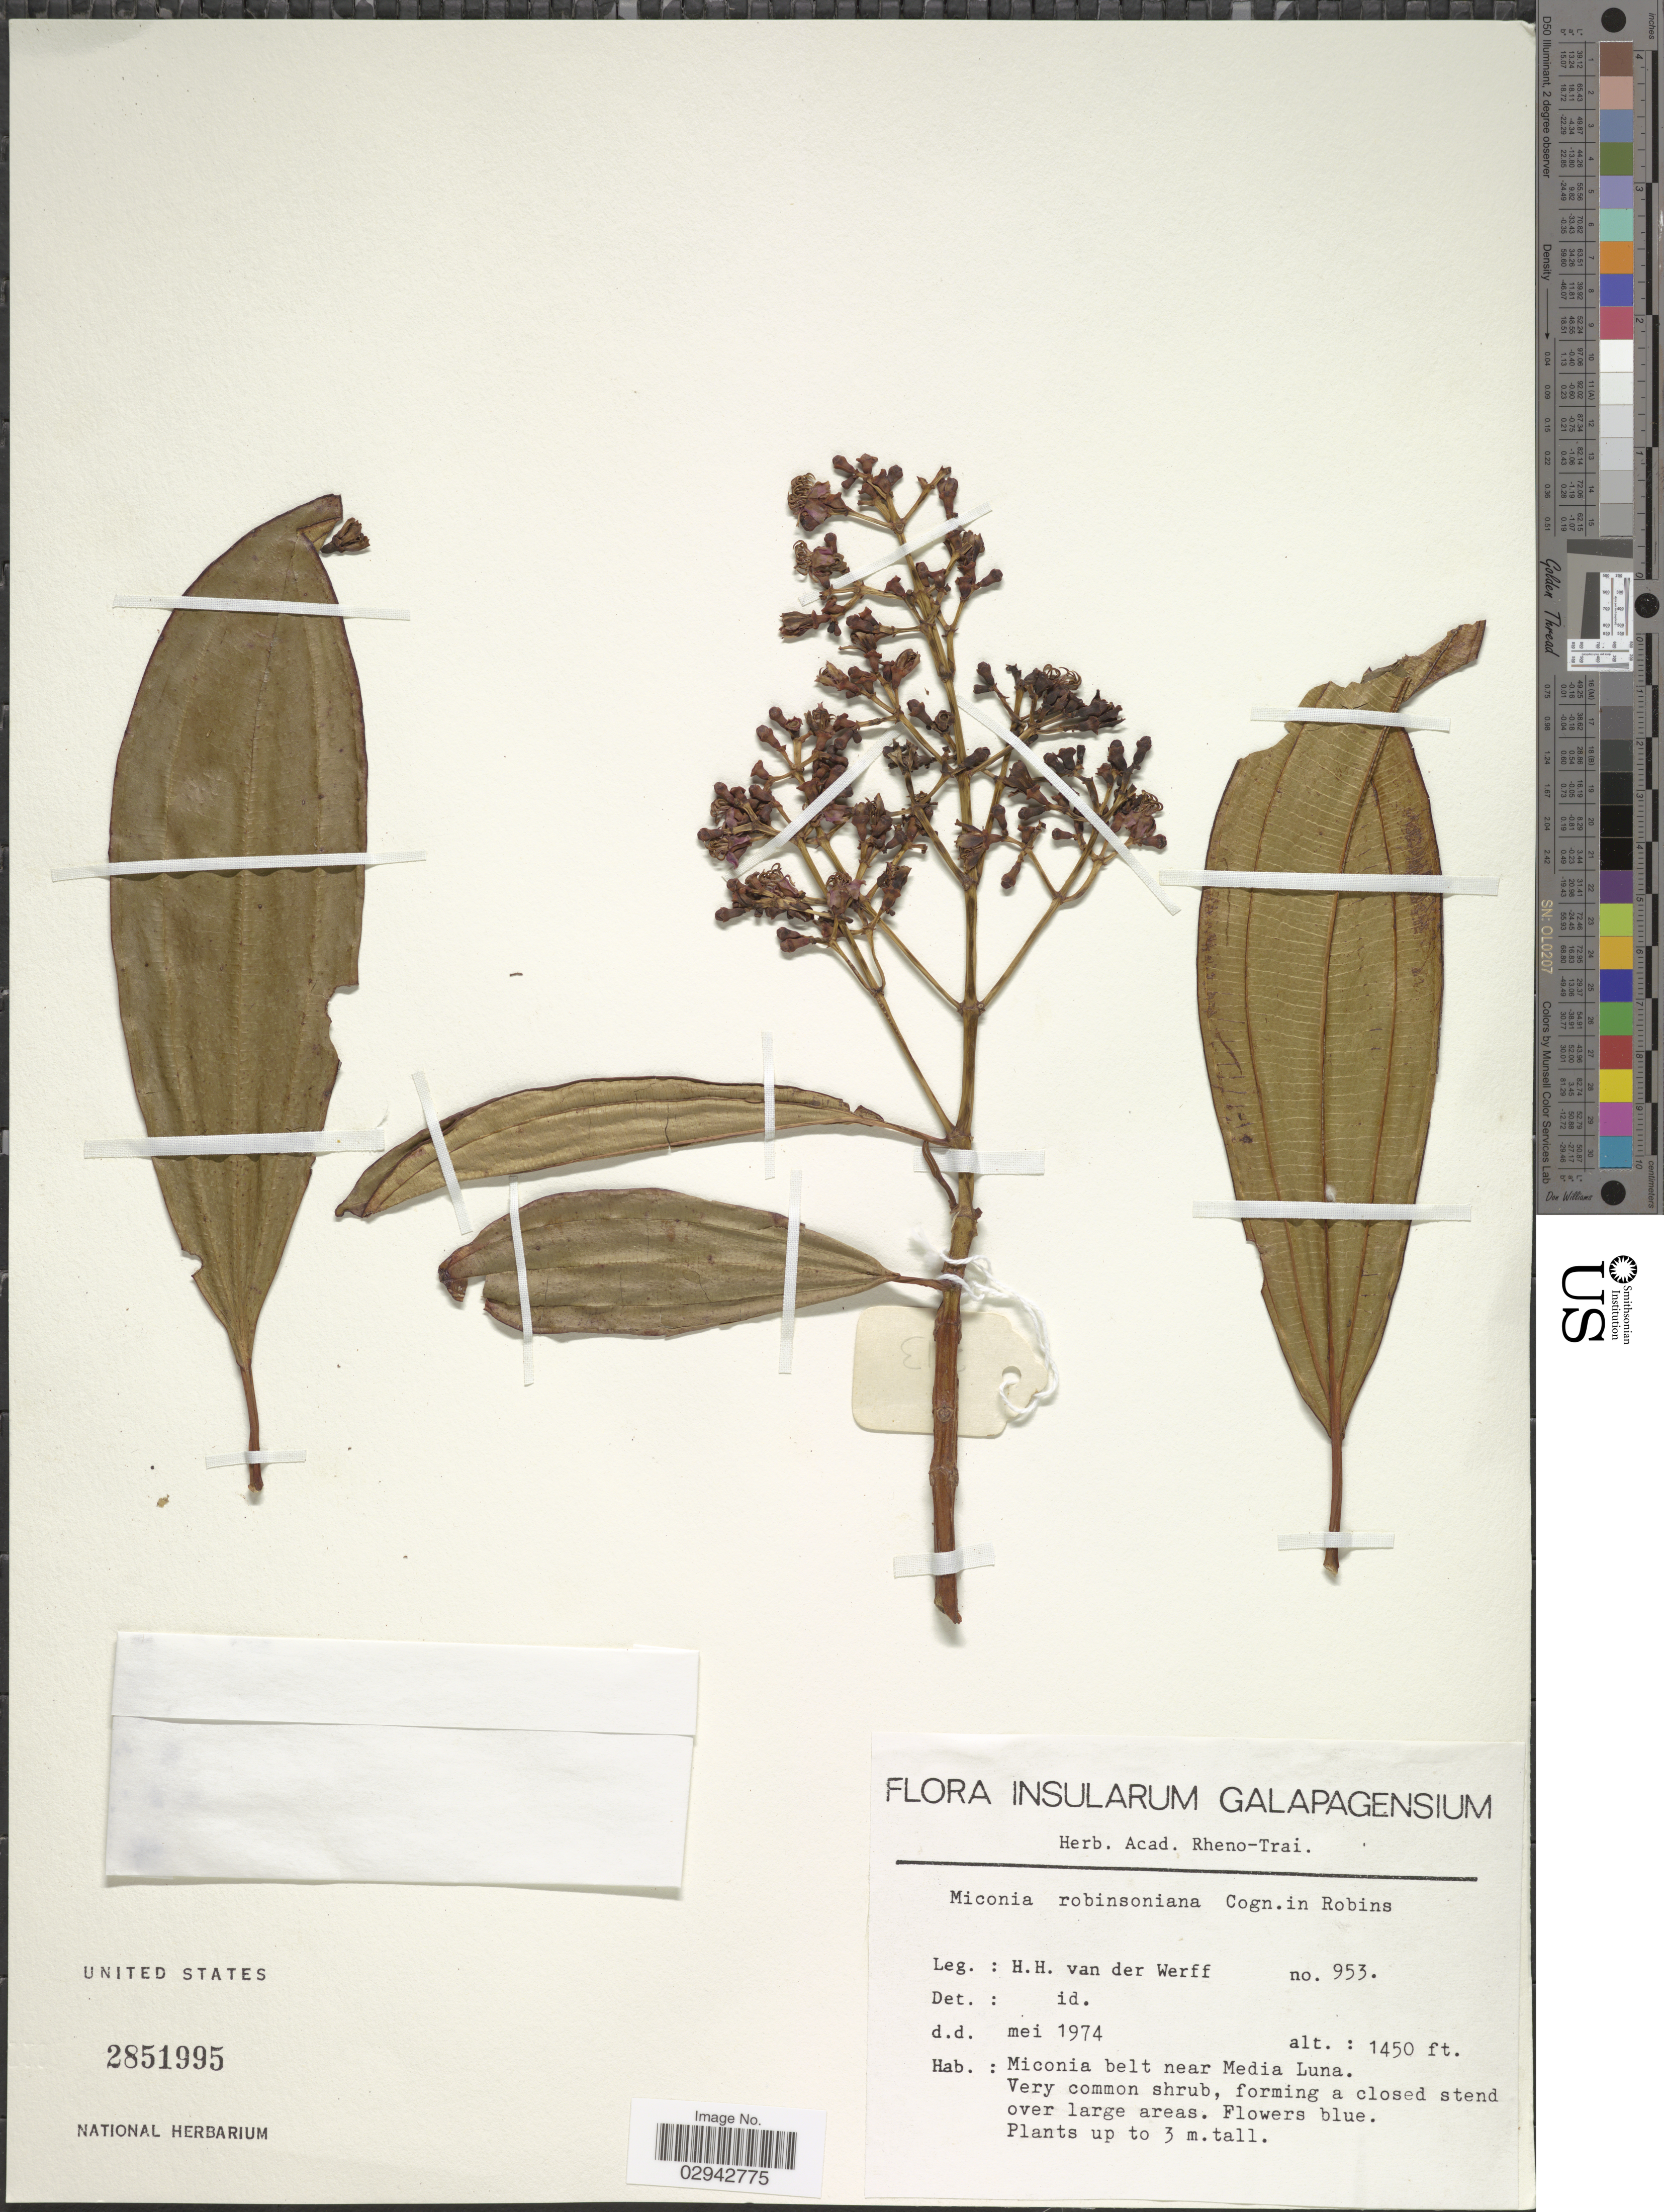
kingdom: Plantae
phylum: Tracheophyta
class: Magnoliopsida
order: Myrtales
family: Melastomataceae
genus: Miconia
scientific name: Miconia robinsoniana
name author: Cogn.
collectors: H. van der Werff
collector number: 953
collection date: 1974-05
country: Ecuador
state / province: Colón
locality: Insularum Galapagensium. Near Media Luna.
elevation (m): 442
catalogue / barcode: US 2851995